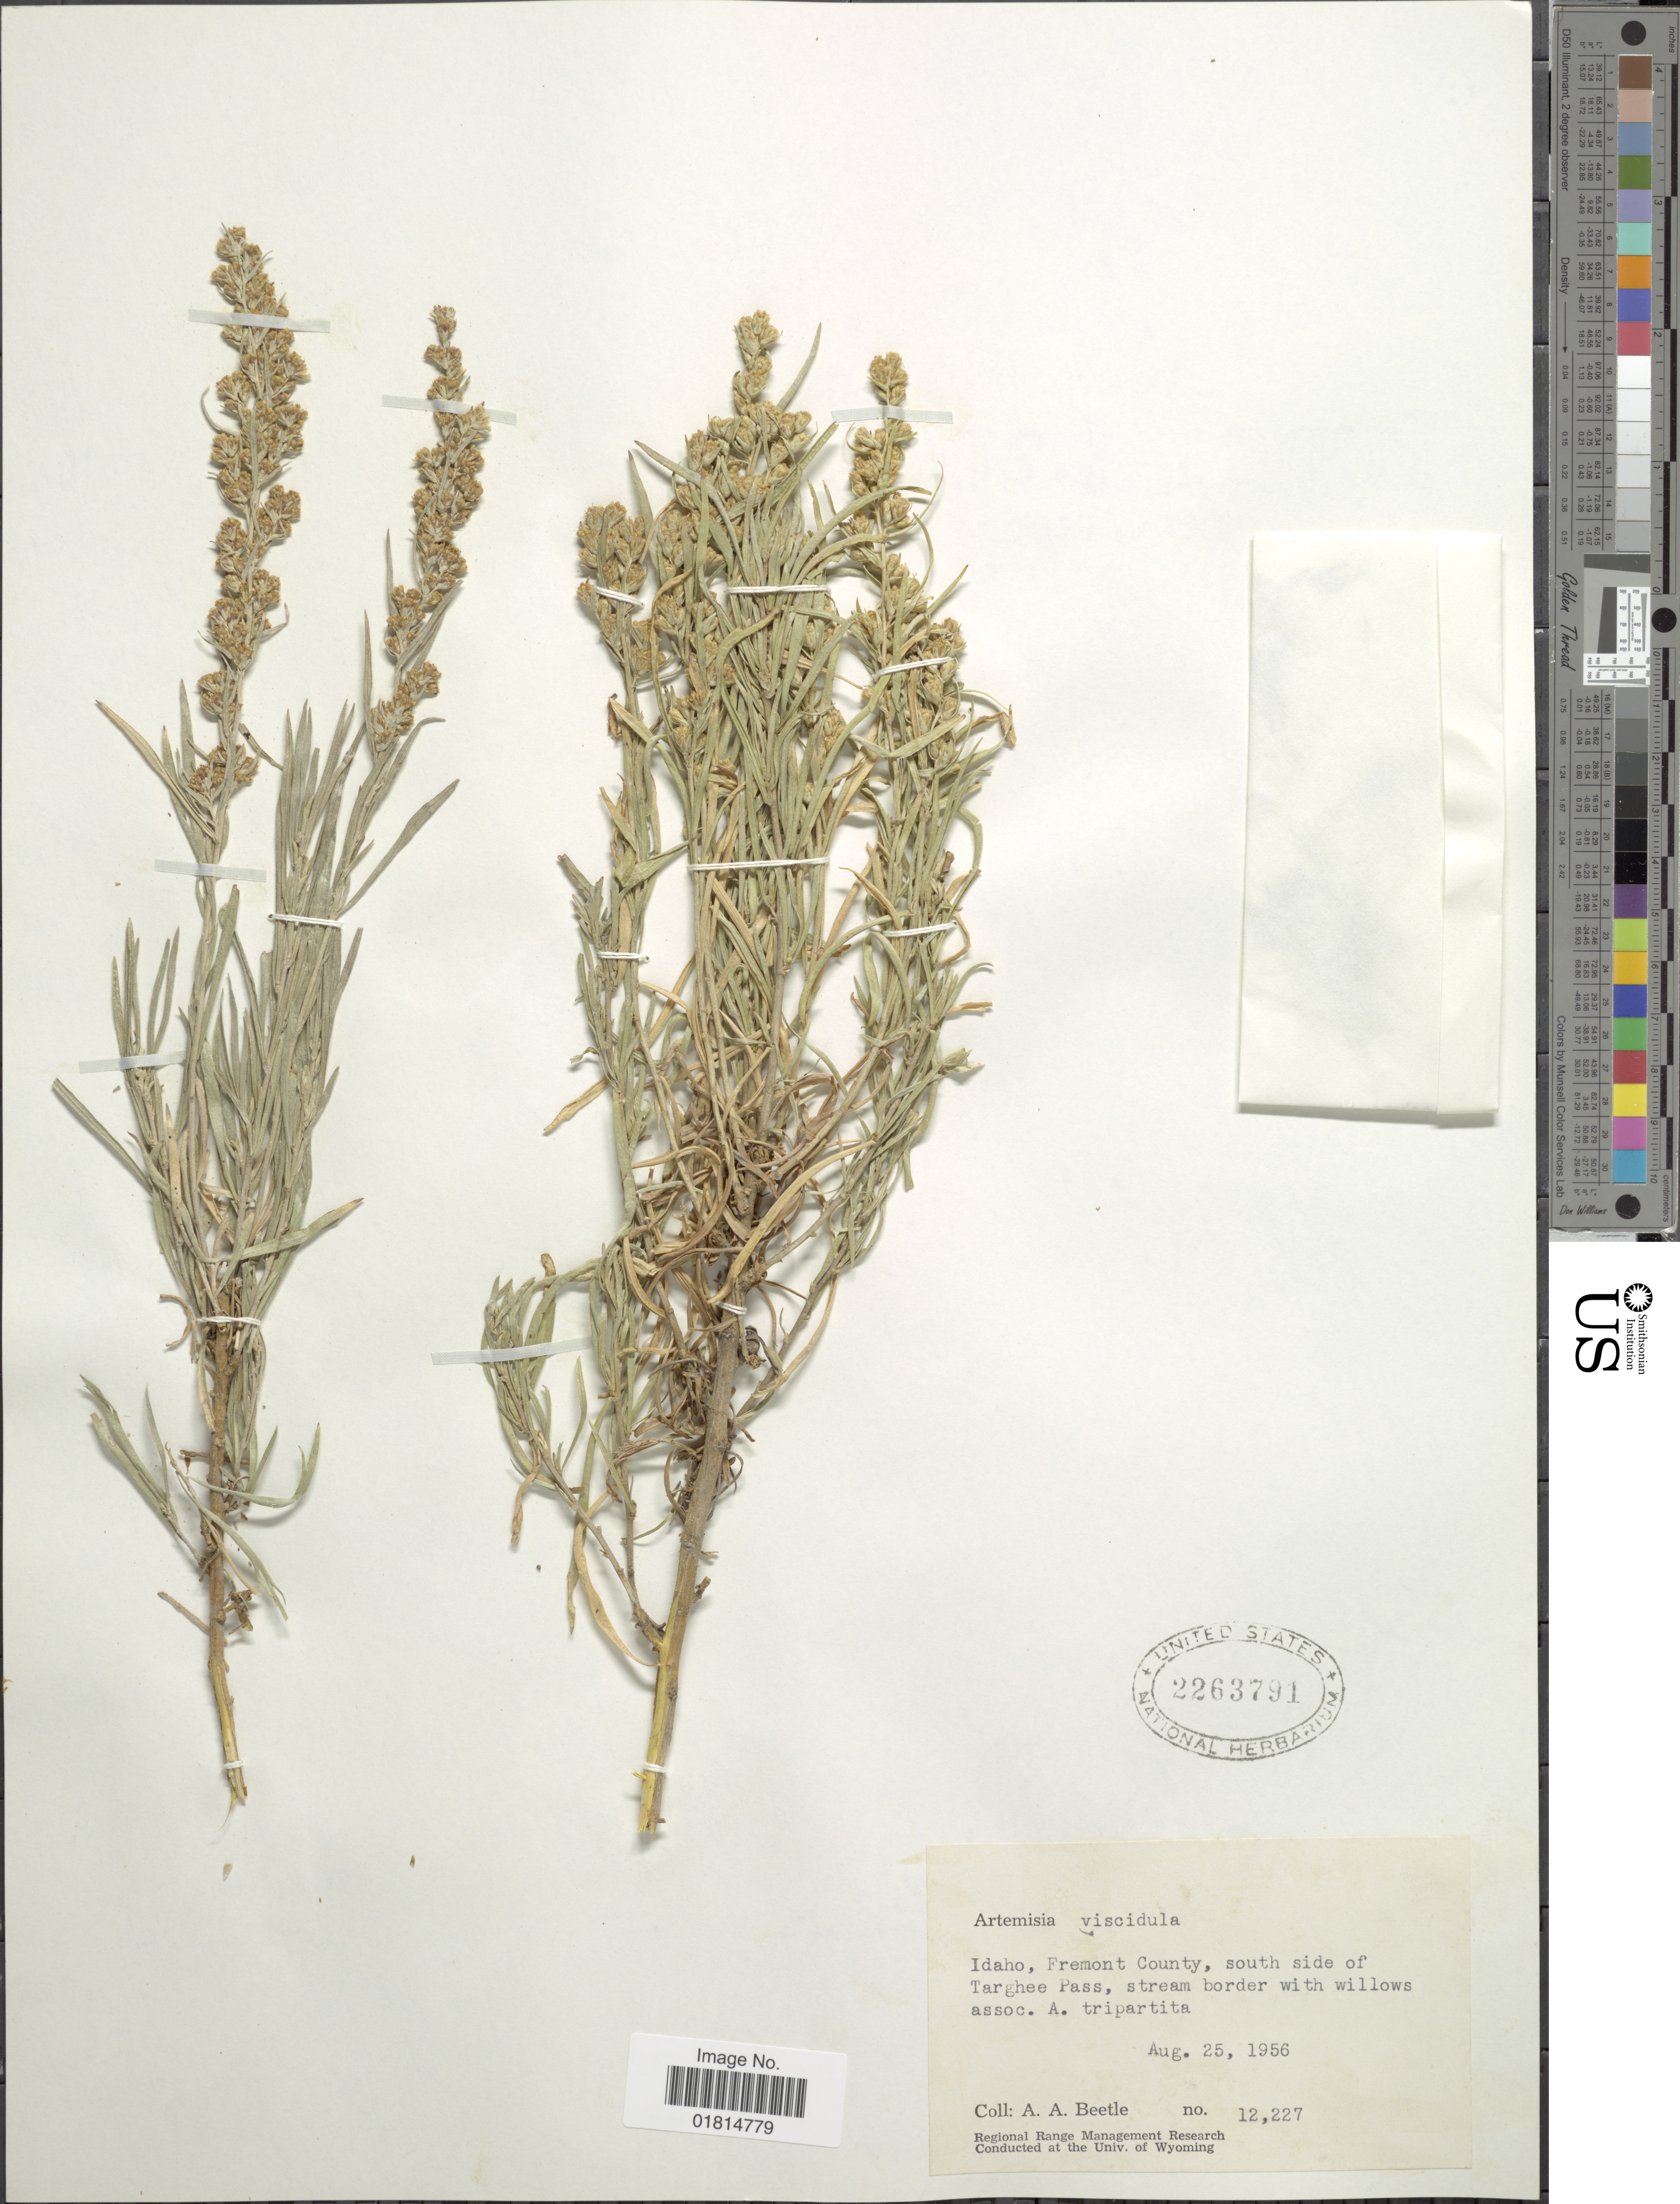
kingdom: Plantae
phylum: Tracheophyta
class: Magnoliopsida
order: Asterales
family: Asteraceae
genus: Artemisia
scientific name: Artemisia cana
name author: Pursh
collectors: A. A. Beetle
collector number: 12227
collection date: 1956-08-25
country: United States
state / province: Idaho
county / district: Fremont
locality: S side of Targhee Pass.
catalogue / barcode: US 2263791